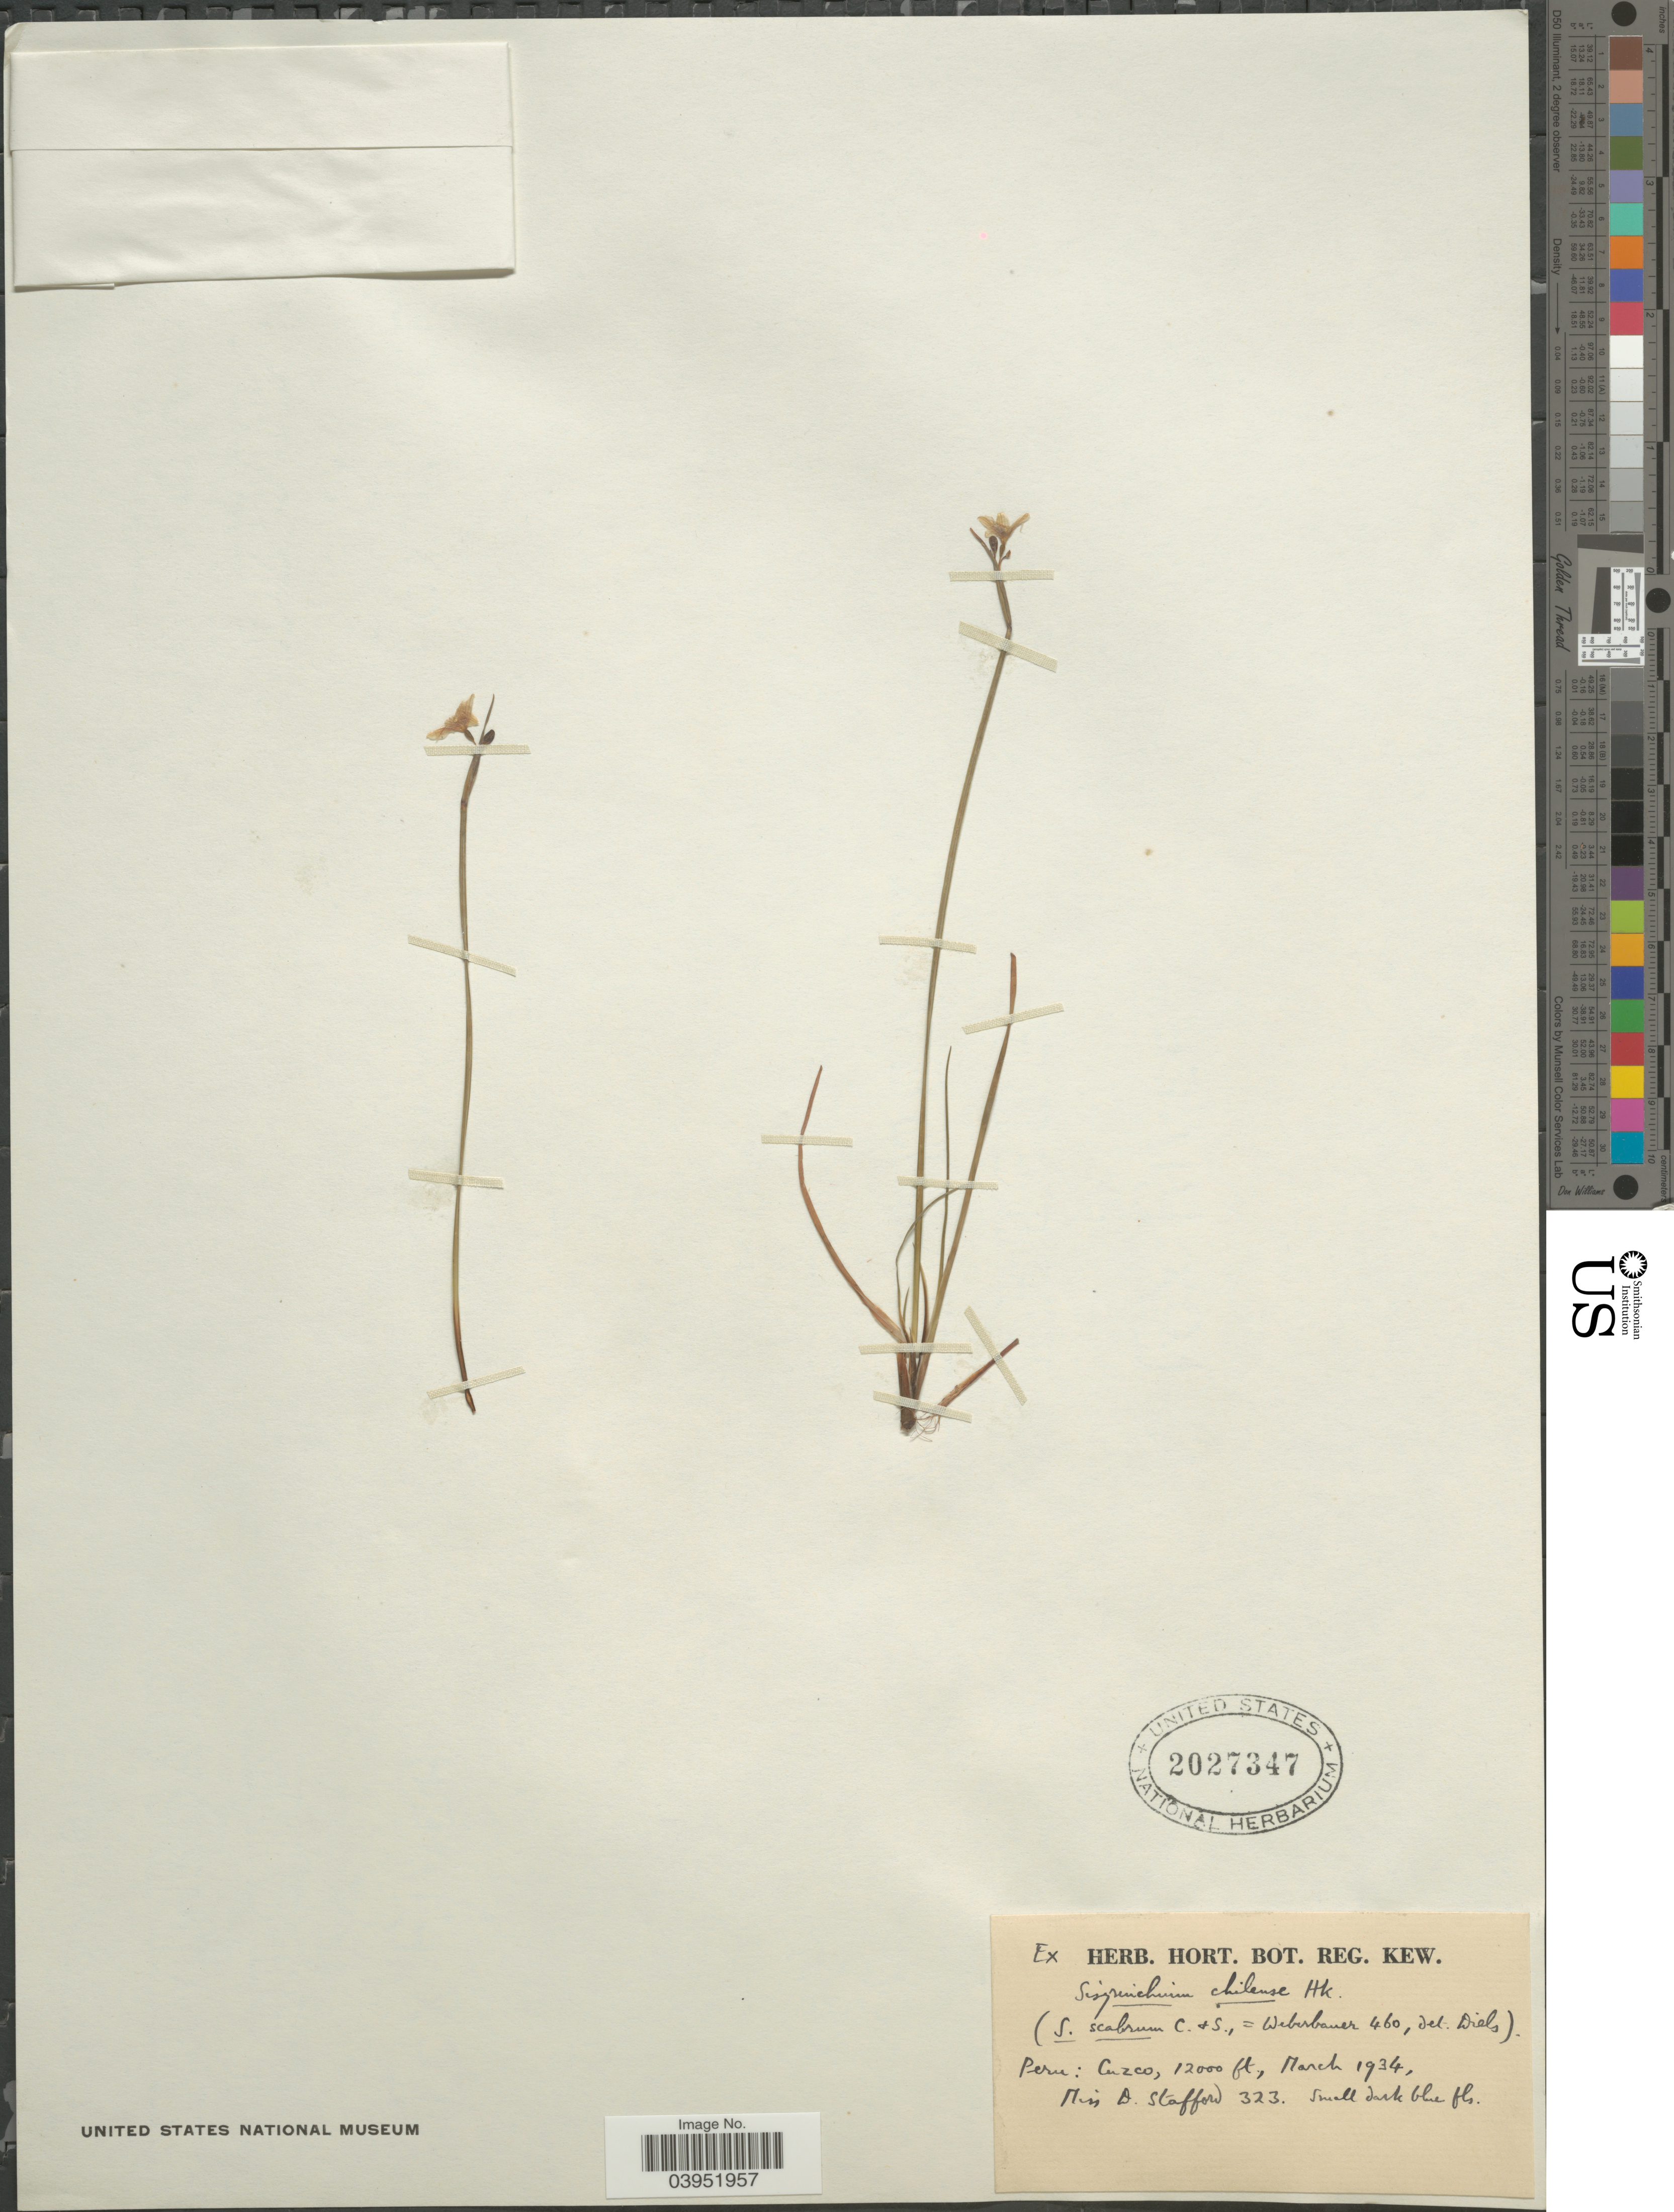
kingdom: Plantae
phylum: Tracheophyta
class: Liliopsida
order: Asparagales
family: Iridaceae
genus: Sisyrinchium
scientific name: Sisyrinchium chilense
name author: Hook.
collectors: D. Stafford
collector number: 323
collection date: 1934-03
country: Peru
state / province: Cusco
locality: Cuzco.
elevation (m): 3658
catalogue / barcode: US 2027347